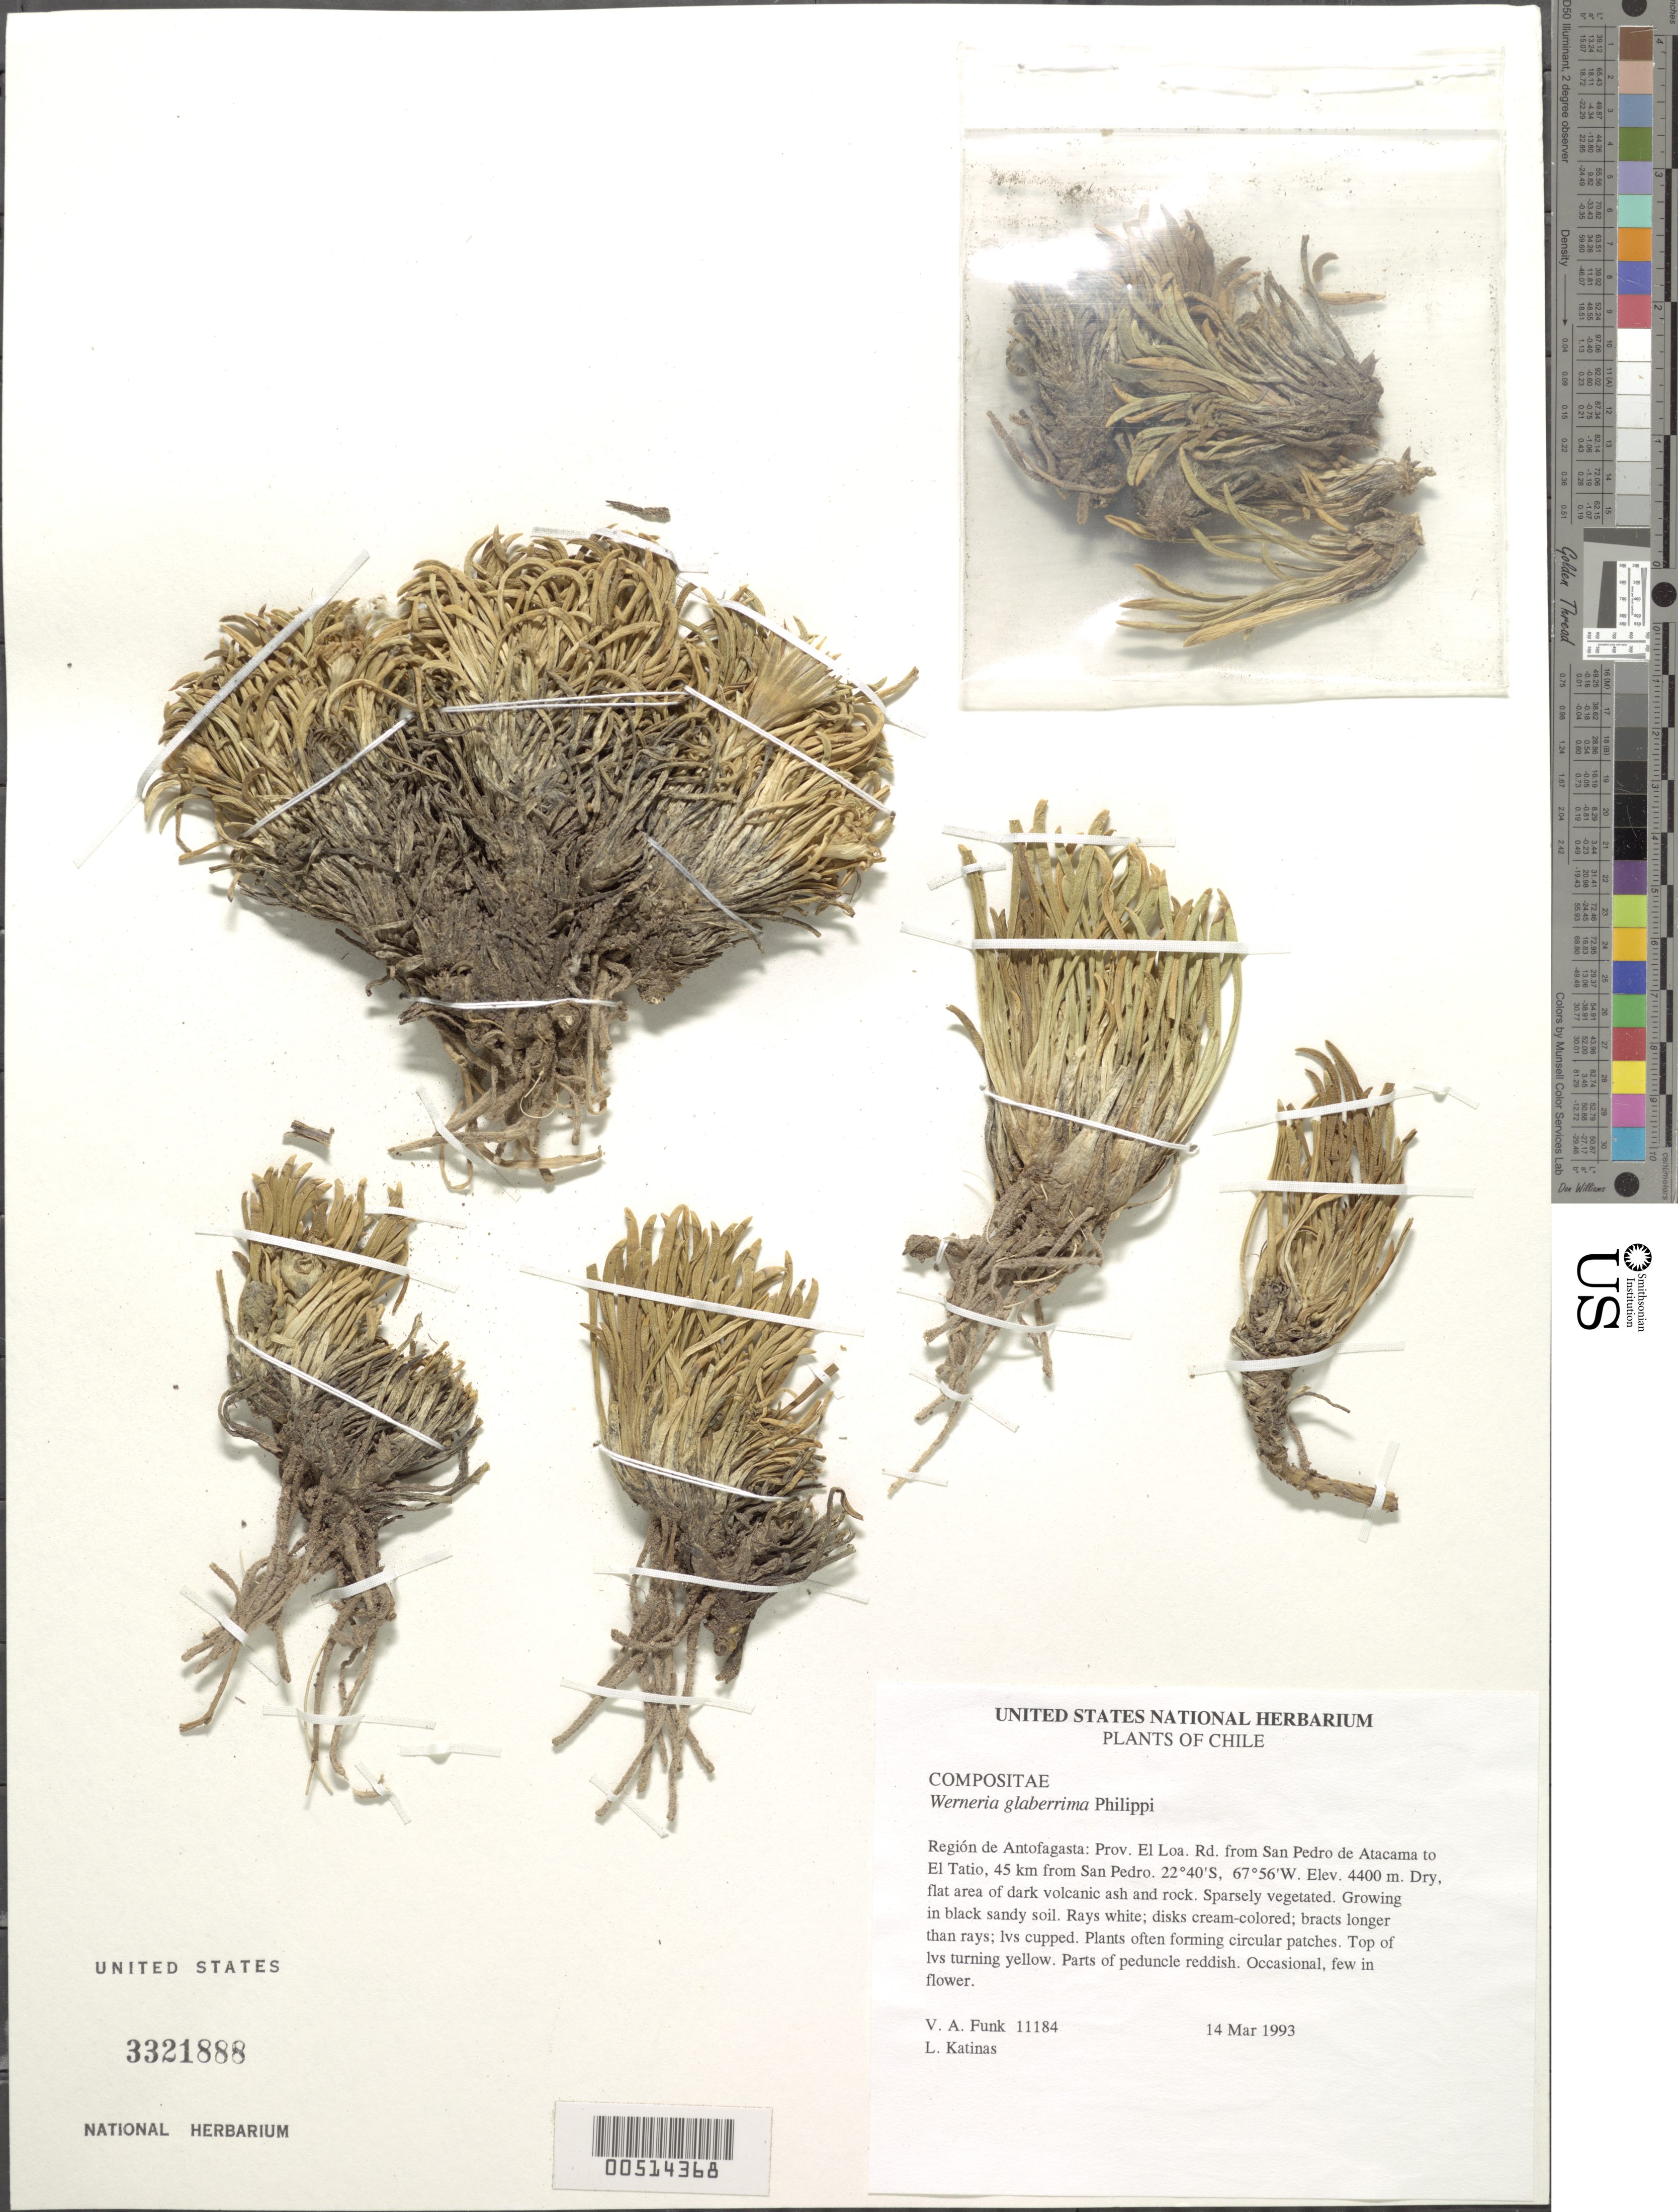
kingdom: Plantae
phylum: Tracheophyta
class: Magnoliopsida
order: Asterales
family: Asteraceae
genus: Werneria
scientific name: Werneria glaberrima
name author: Phil.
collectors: V. Funk & L. Katinas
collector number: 11184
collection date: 1993-03-14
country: Chile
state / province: Antofagasta (II)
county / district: El Loa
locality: San Pedro de Atacama to El Tatio, 45 km from San Pedro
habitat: Growing in black sandy soil. Dry flat area of dark volcanic ash and rock. Sparsely veg ETC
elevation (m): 4400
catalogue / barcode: US 3321888